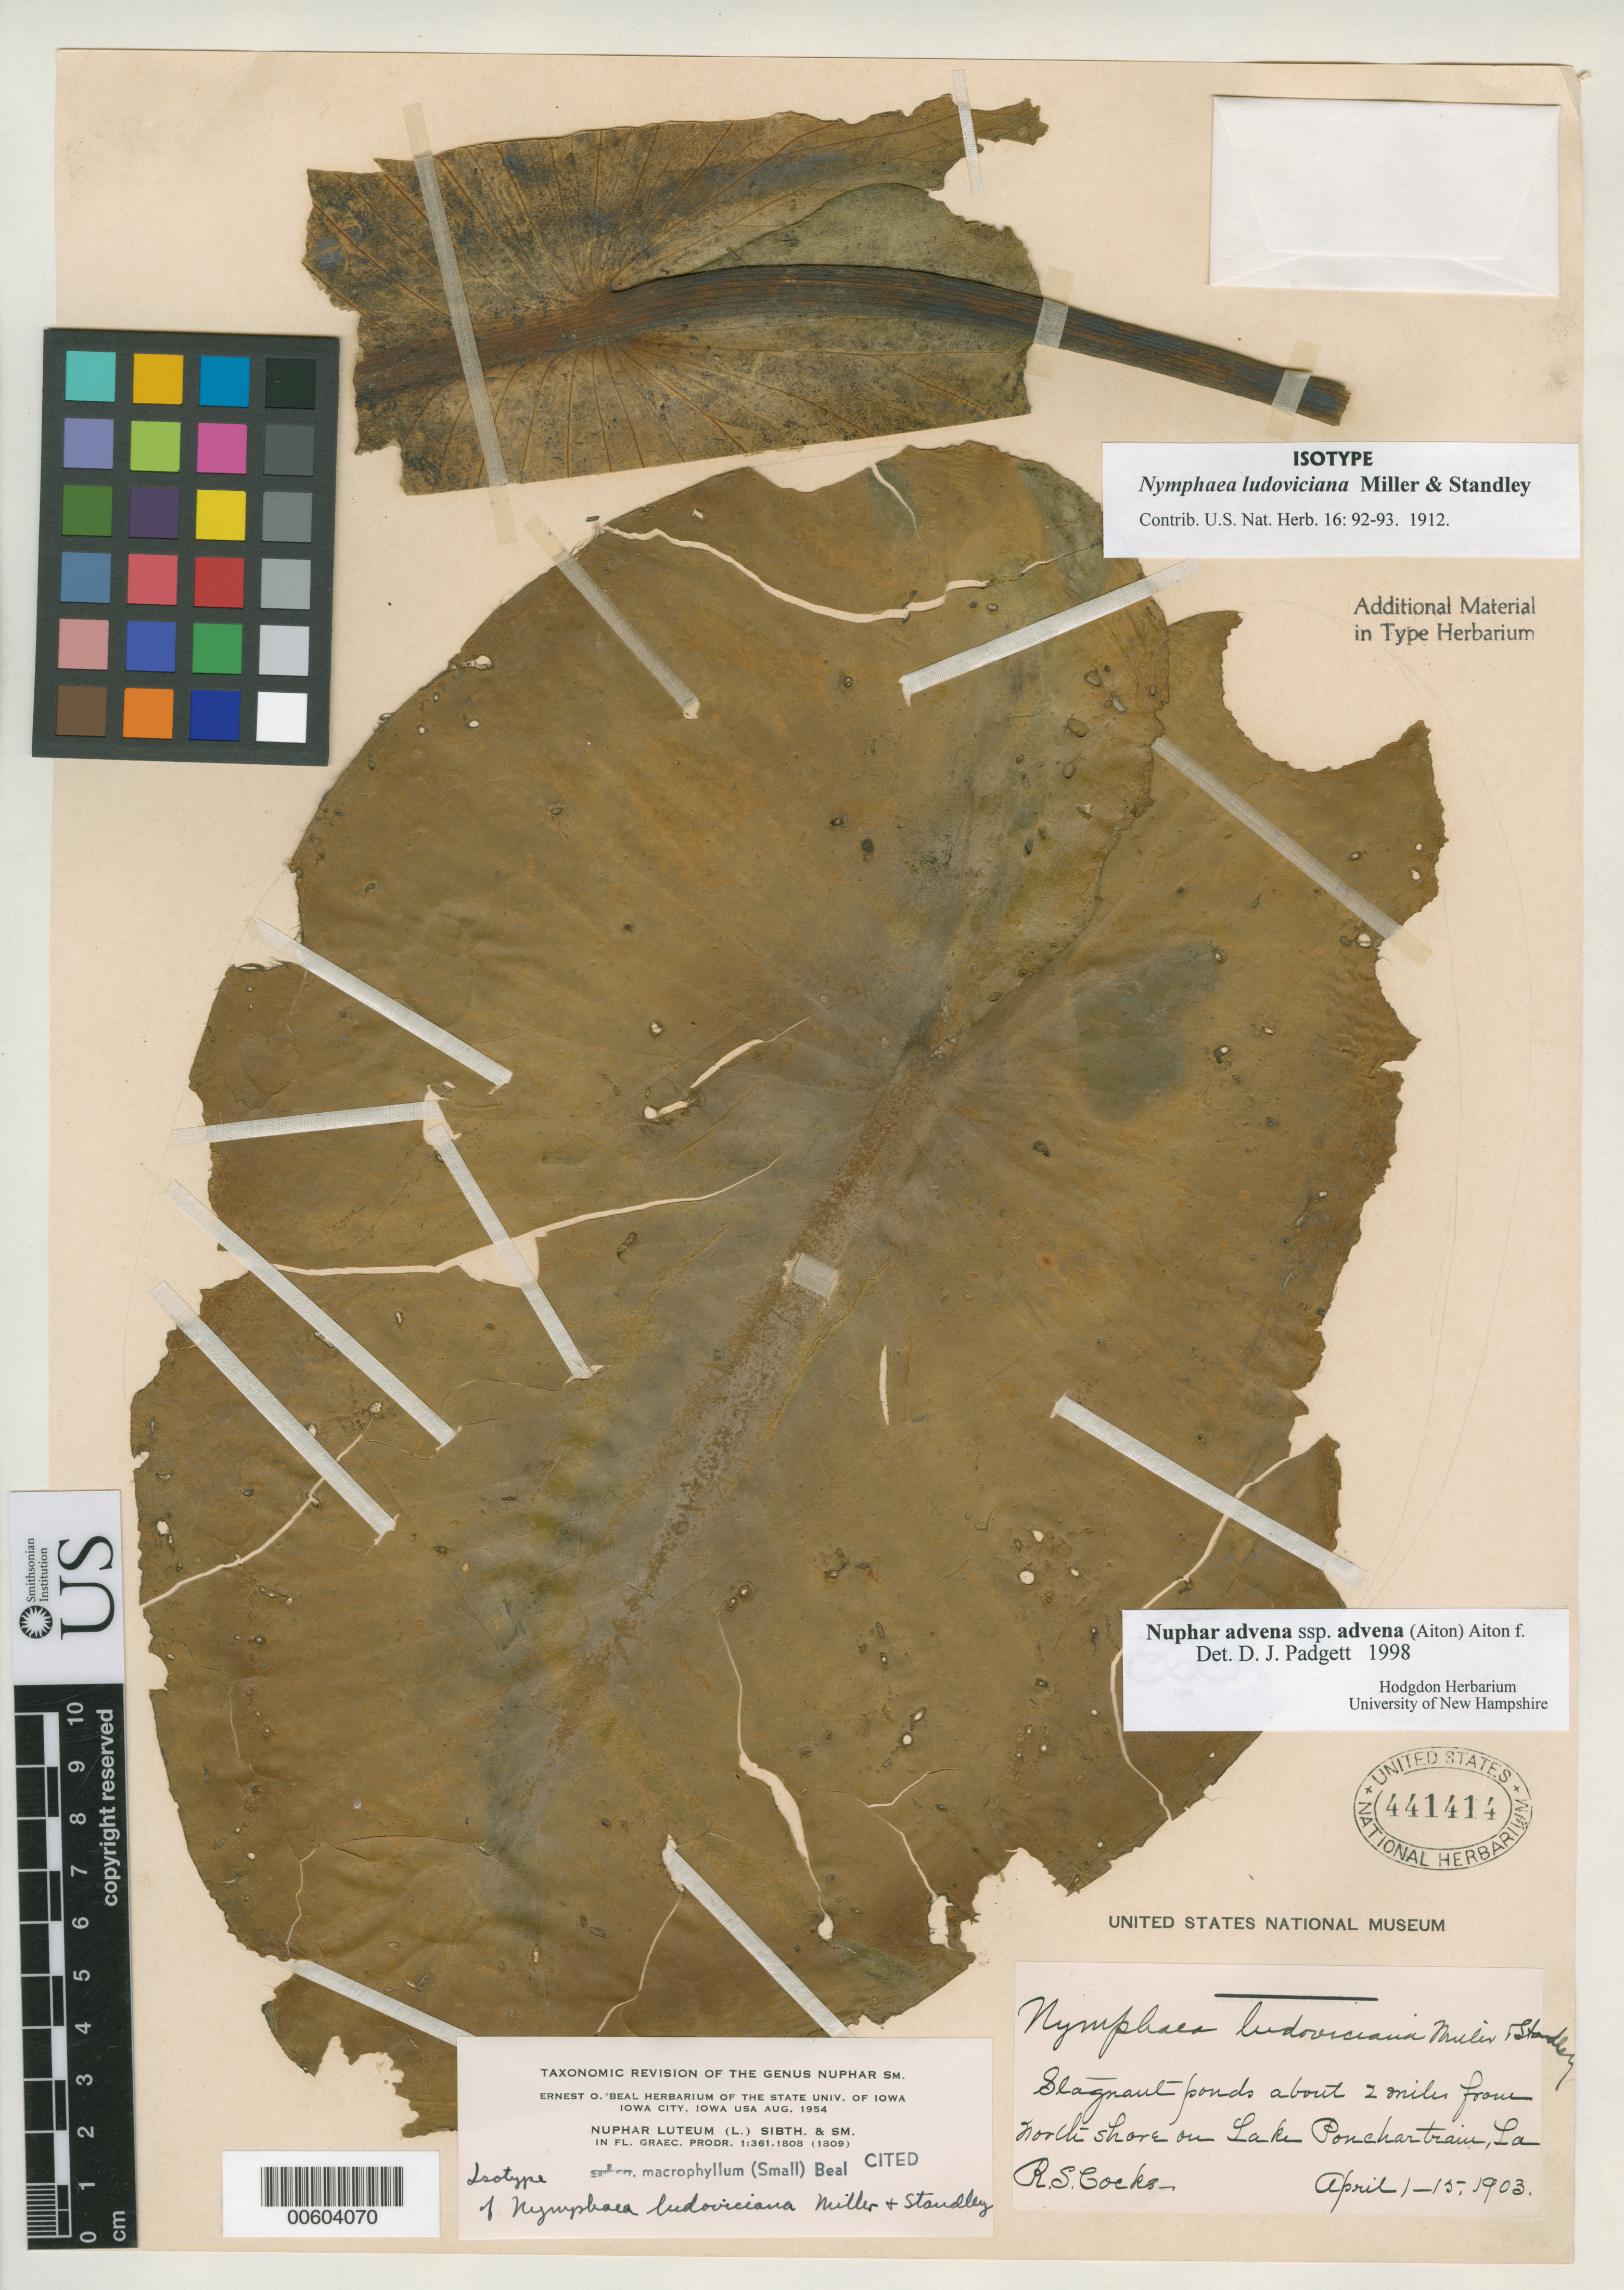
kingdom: Plantae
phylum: Tracheophyta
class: Magnoliopsida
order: Nymphaeales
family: Nymphaeaceae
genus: Nymphaea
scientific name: Nymphaea ludoviciana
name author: G.S. Mill. & Standl.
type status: Isotype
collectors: R. Cocks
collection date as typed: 01 Apr 1903 to 15 Apr 1903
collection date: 1903-04-01/1903-04-15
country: United States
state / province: Louisiana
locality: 2 Miles from North shore of Lake Ponchatrain.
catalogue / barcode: US 441414